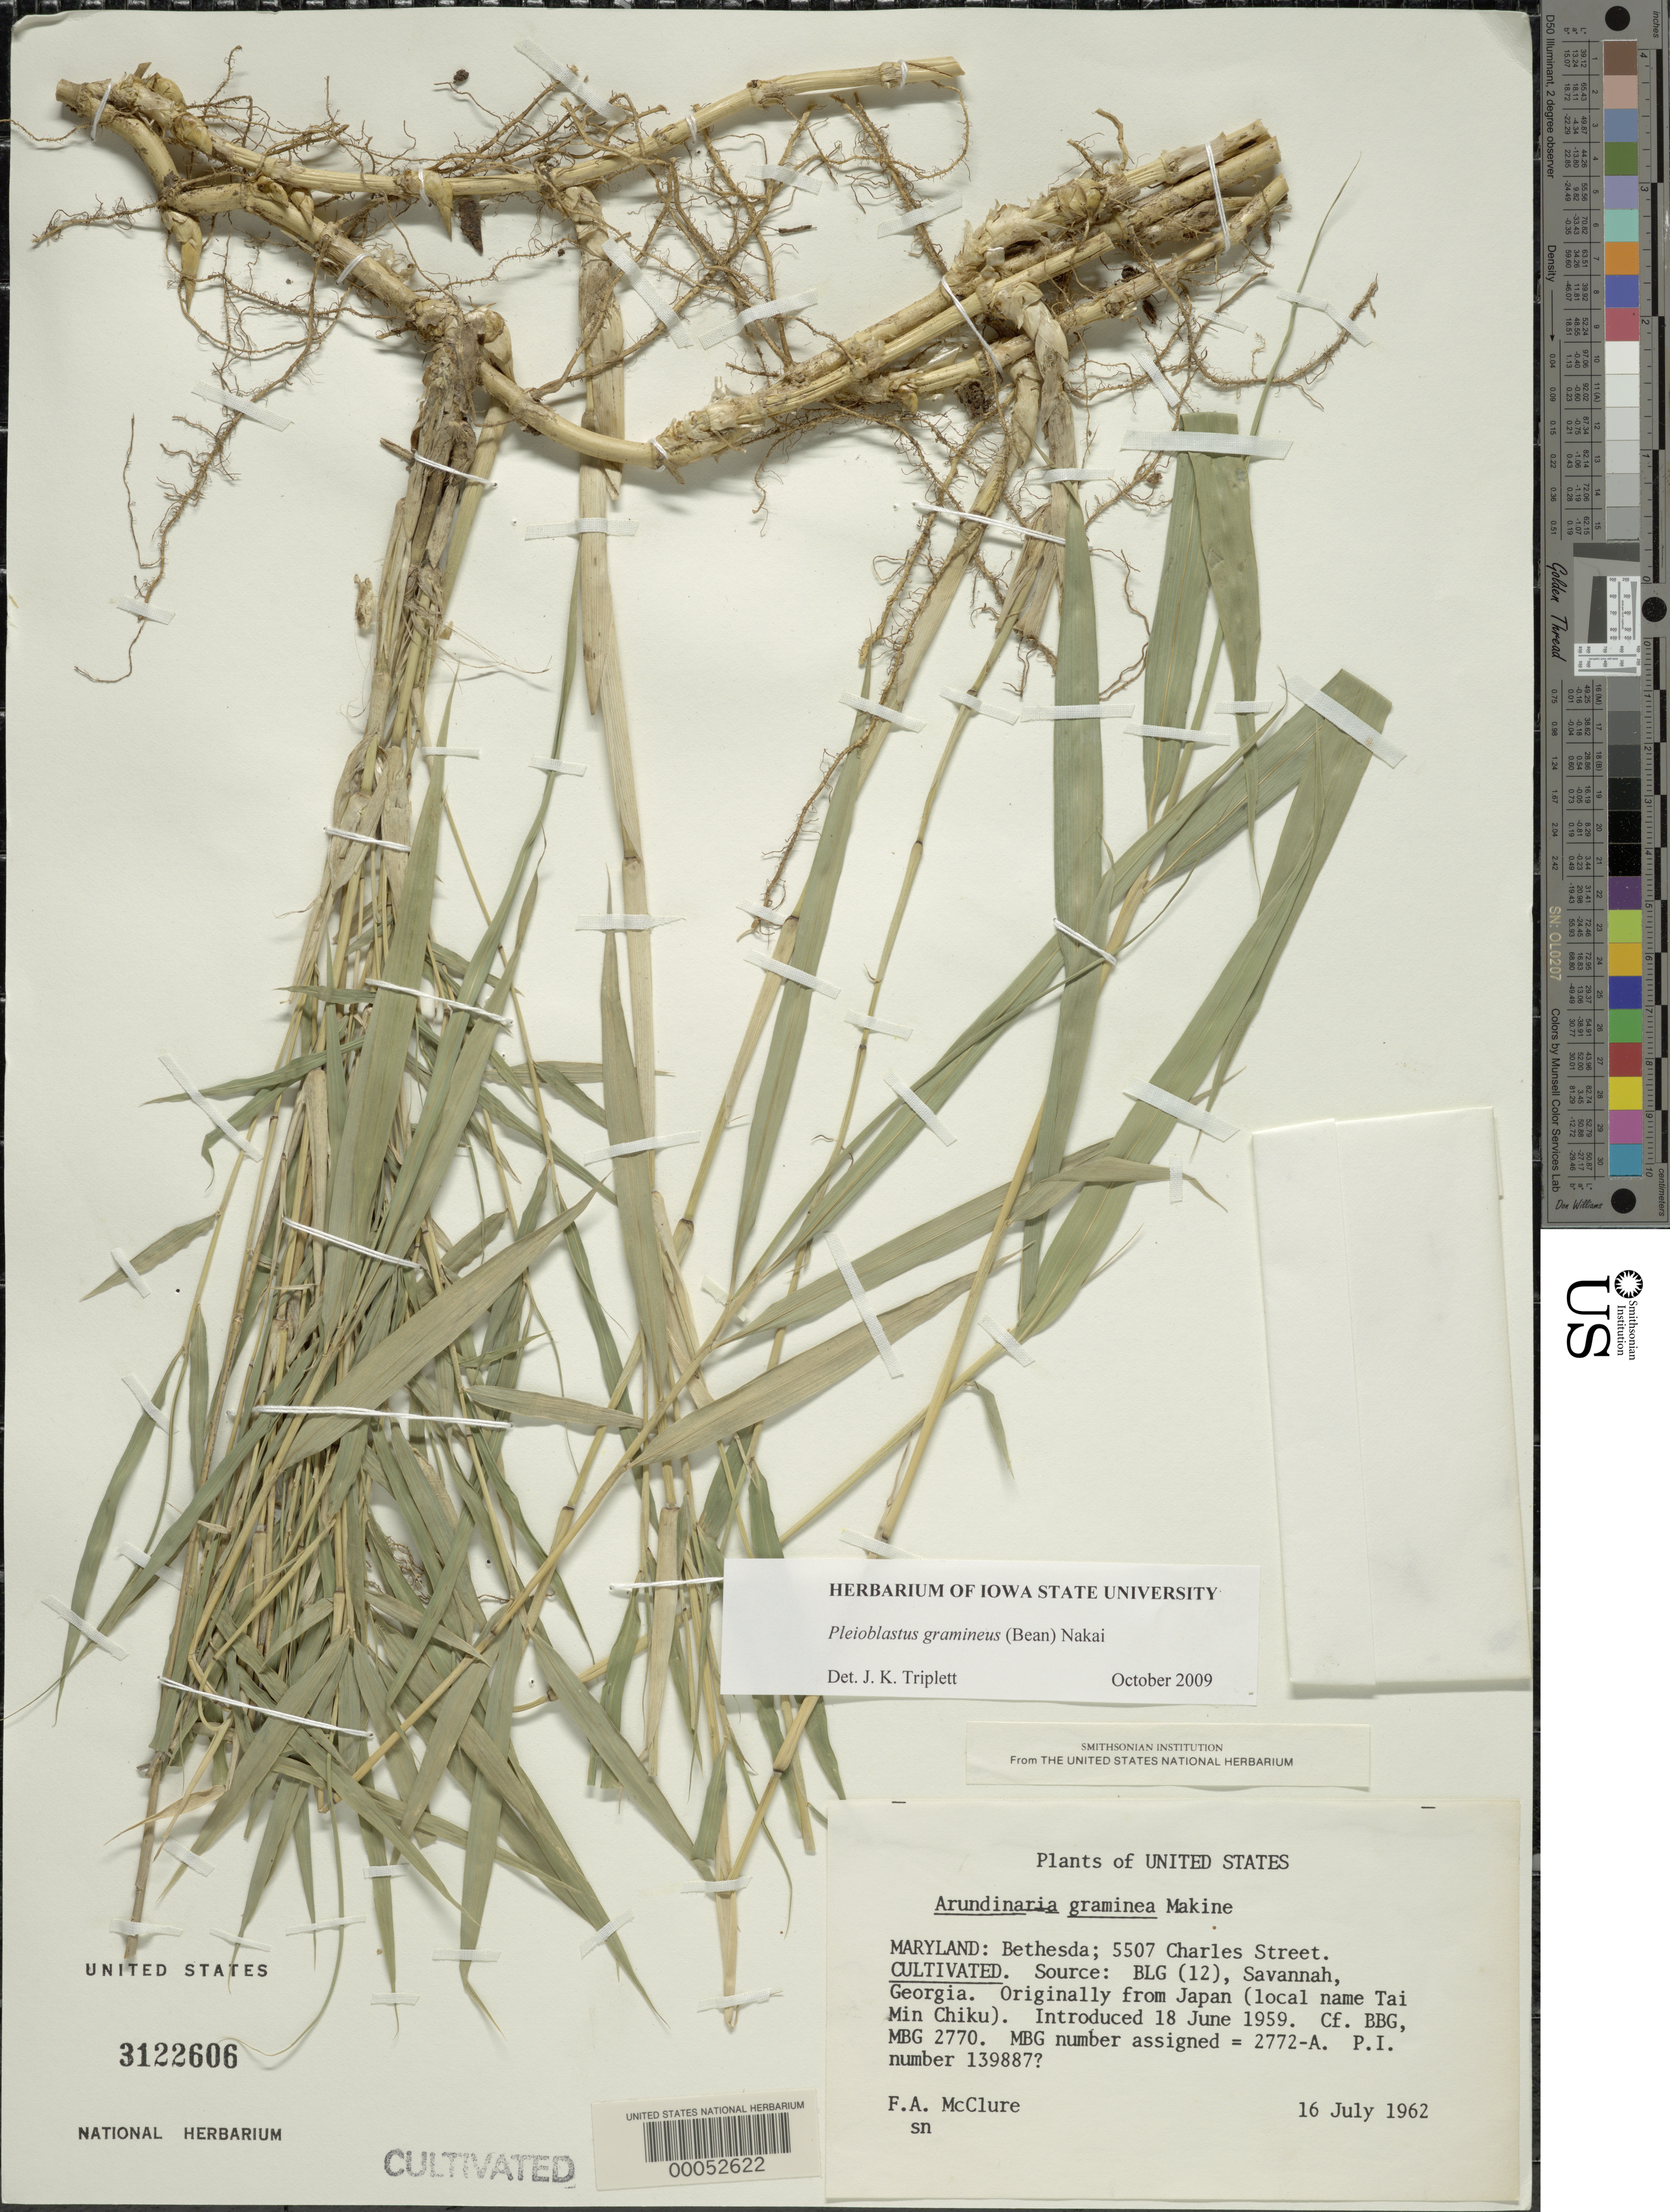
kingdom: Plantae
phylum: Tracheophyta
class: Liliopsida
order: Poales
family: Poaceae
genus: Pleioblastus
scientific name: Pleioblastus gramineus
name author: (Bean) Nakai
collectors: F. A. McClure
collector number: MBG 2772-A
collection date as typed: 16 Jul 1962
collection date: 1962-07-16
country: United States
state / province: Maryland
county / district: Montgomery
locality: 5507 Charles Street, Bethesda (McClure's garden)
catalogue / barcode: US 3122606